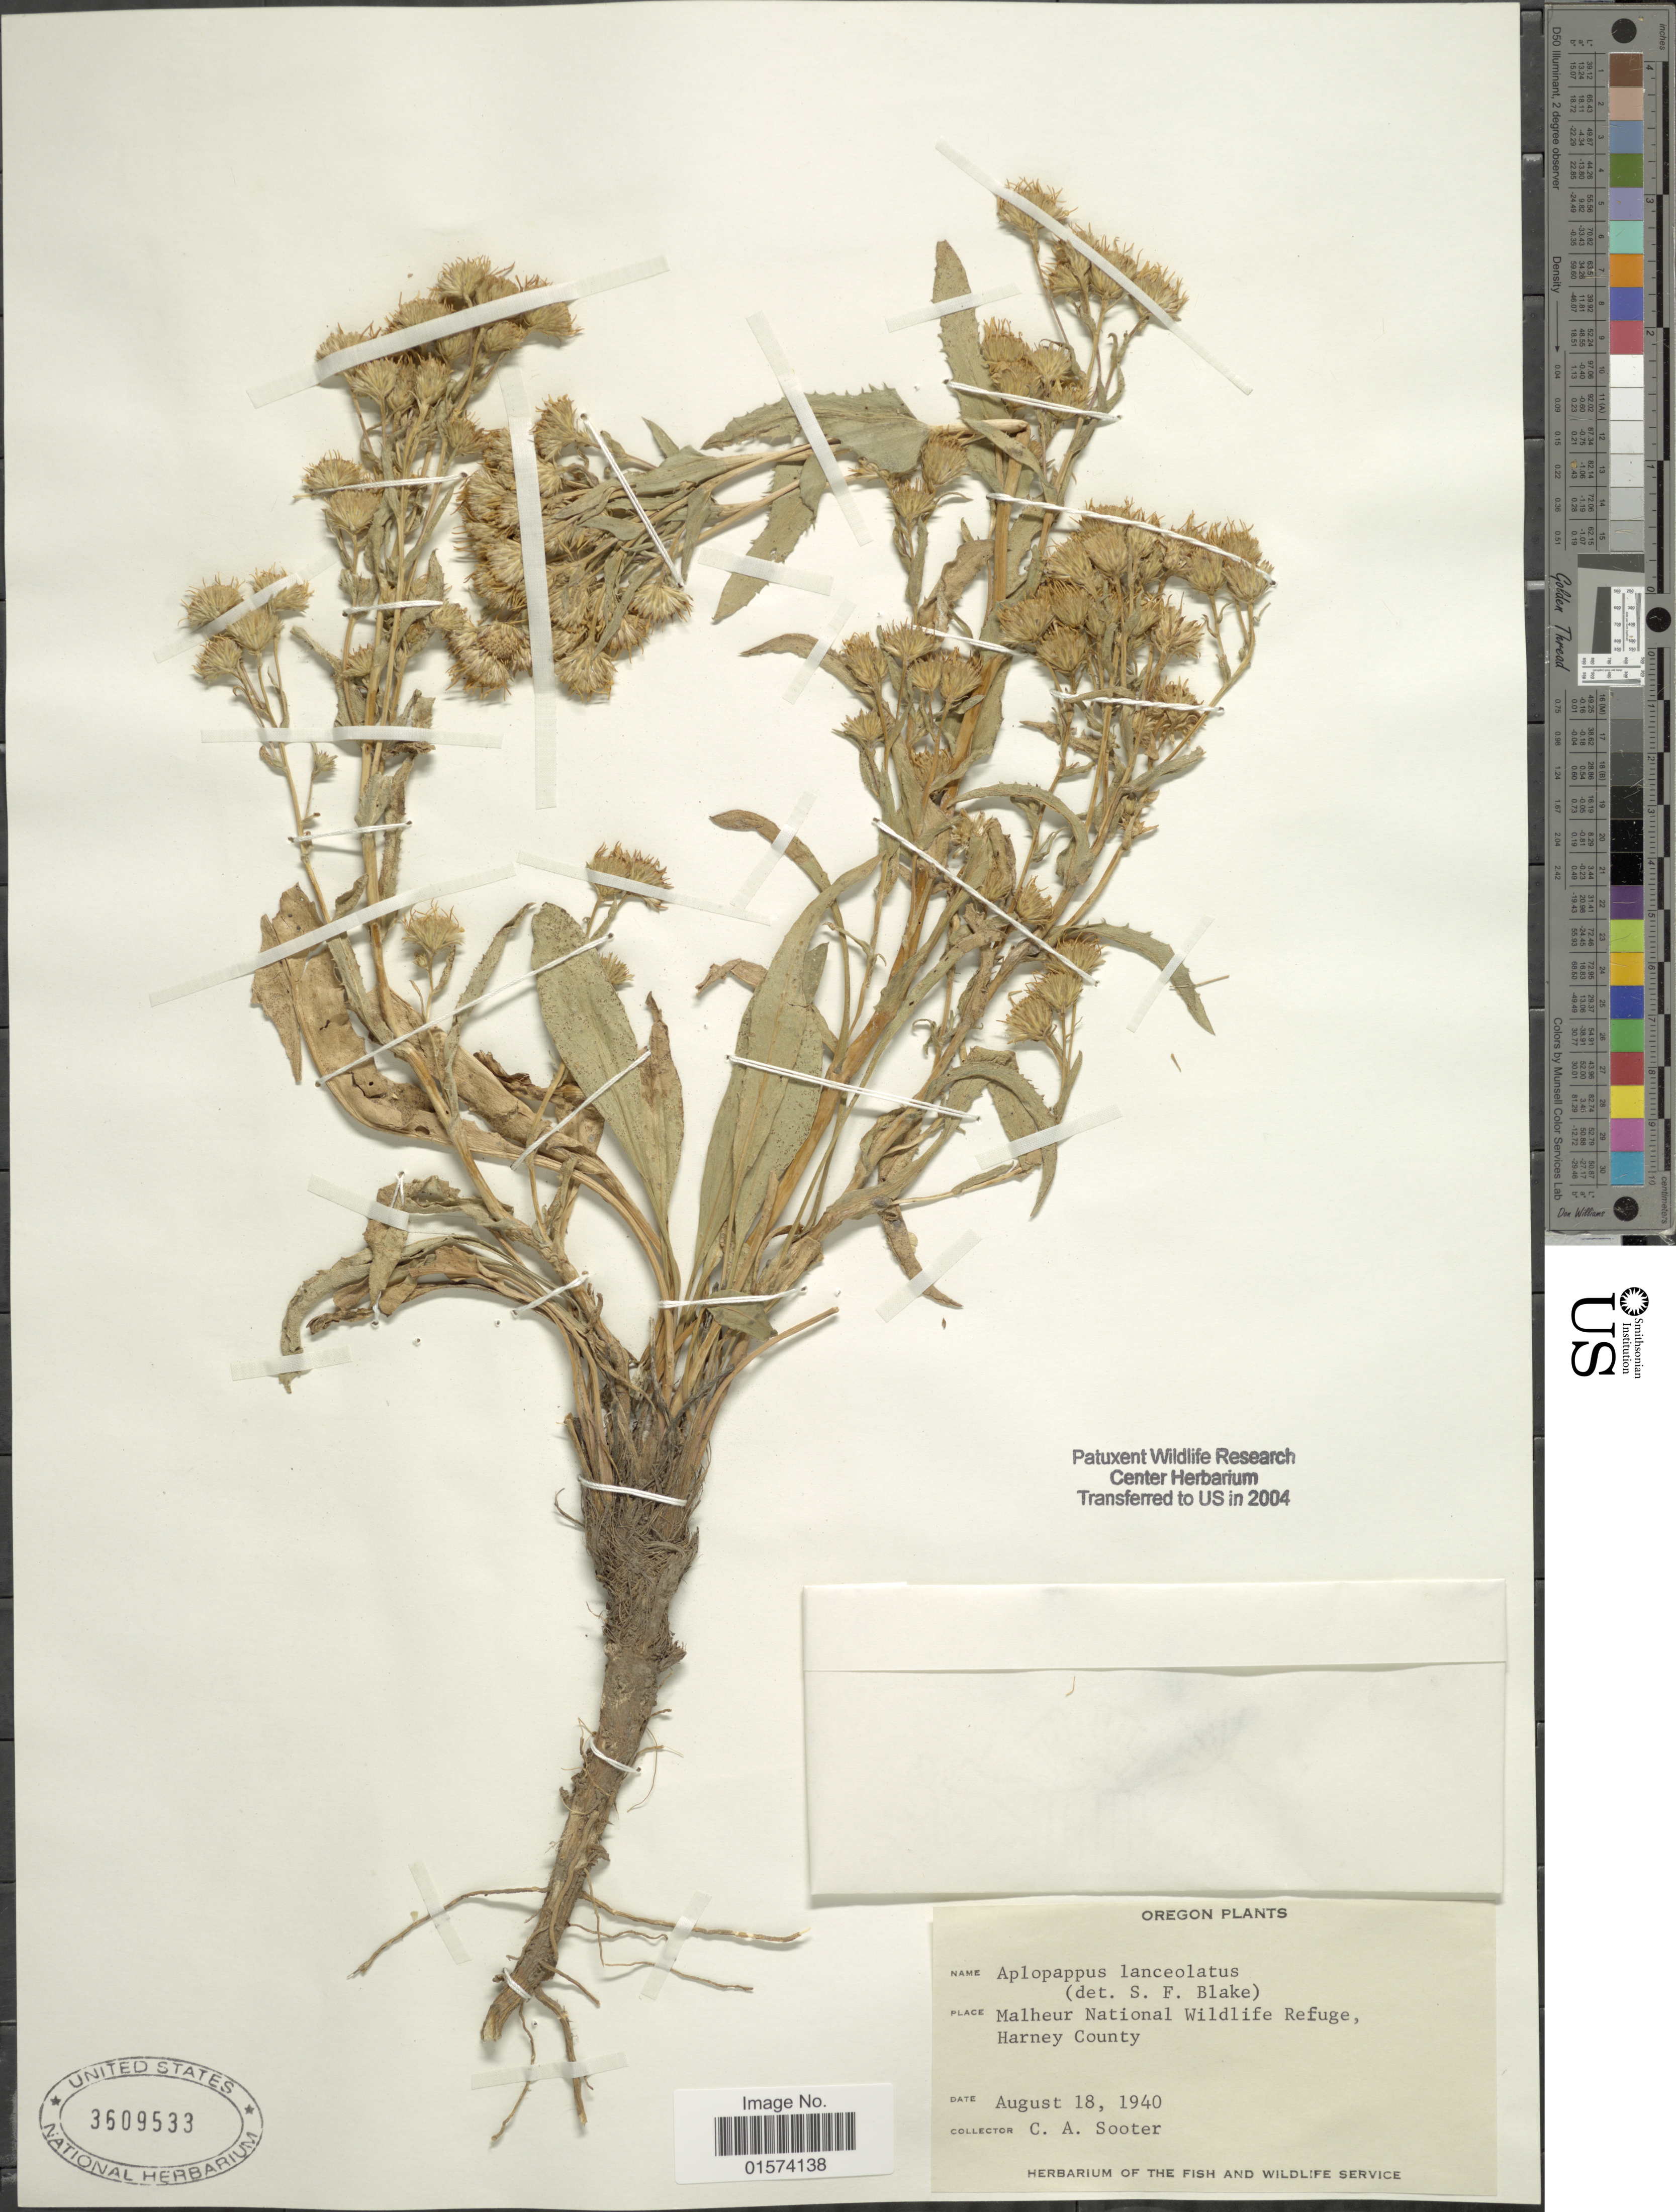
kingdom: Plantae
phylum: Tracheophyta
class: Magnoliopsida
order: Asterales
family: Asteraceae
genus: Pyrrocoma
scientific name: Pyrrocoma lanceolata var. lanceolata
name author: (Hook.) Greene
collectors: C. Sooter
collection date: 1940-08-18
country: United States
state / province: Oregon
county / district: Harney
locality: Malheur National Wildlife Refuge, Harney County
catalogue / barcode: US 3609533